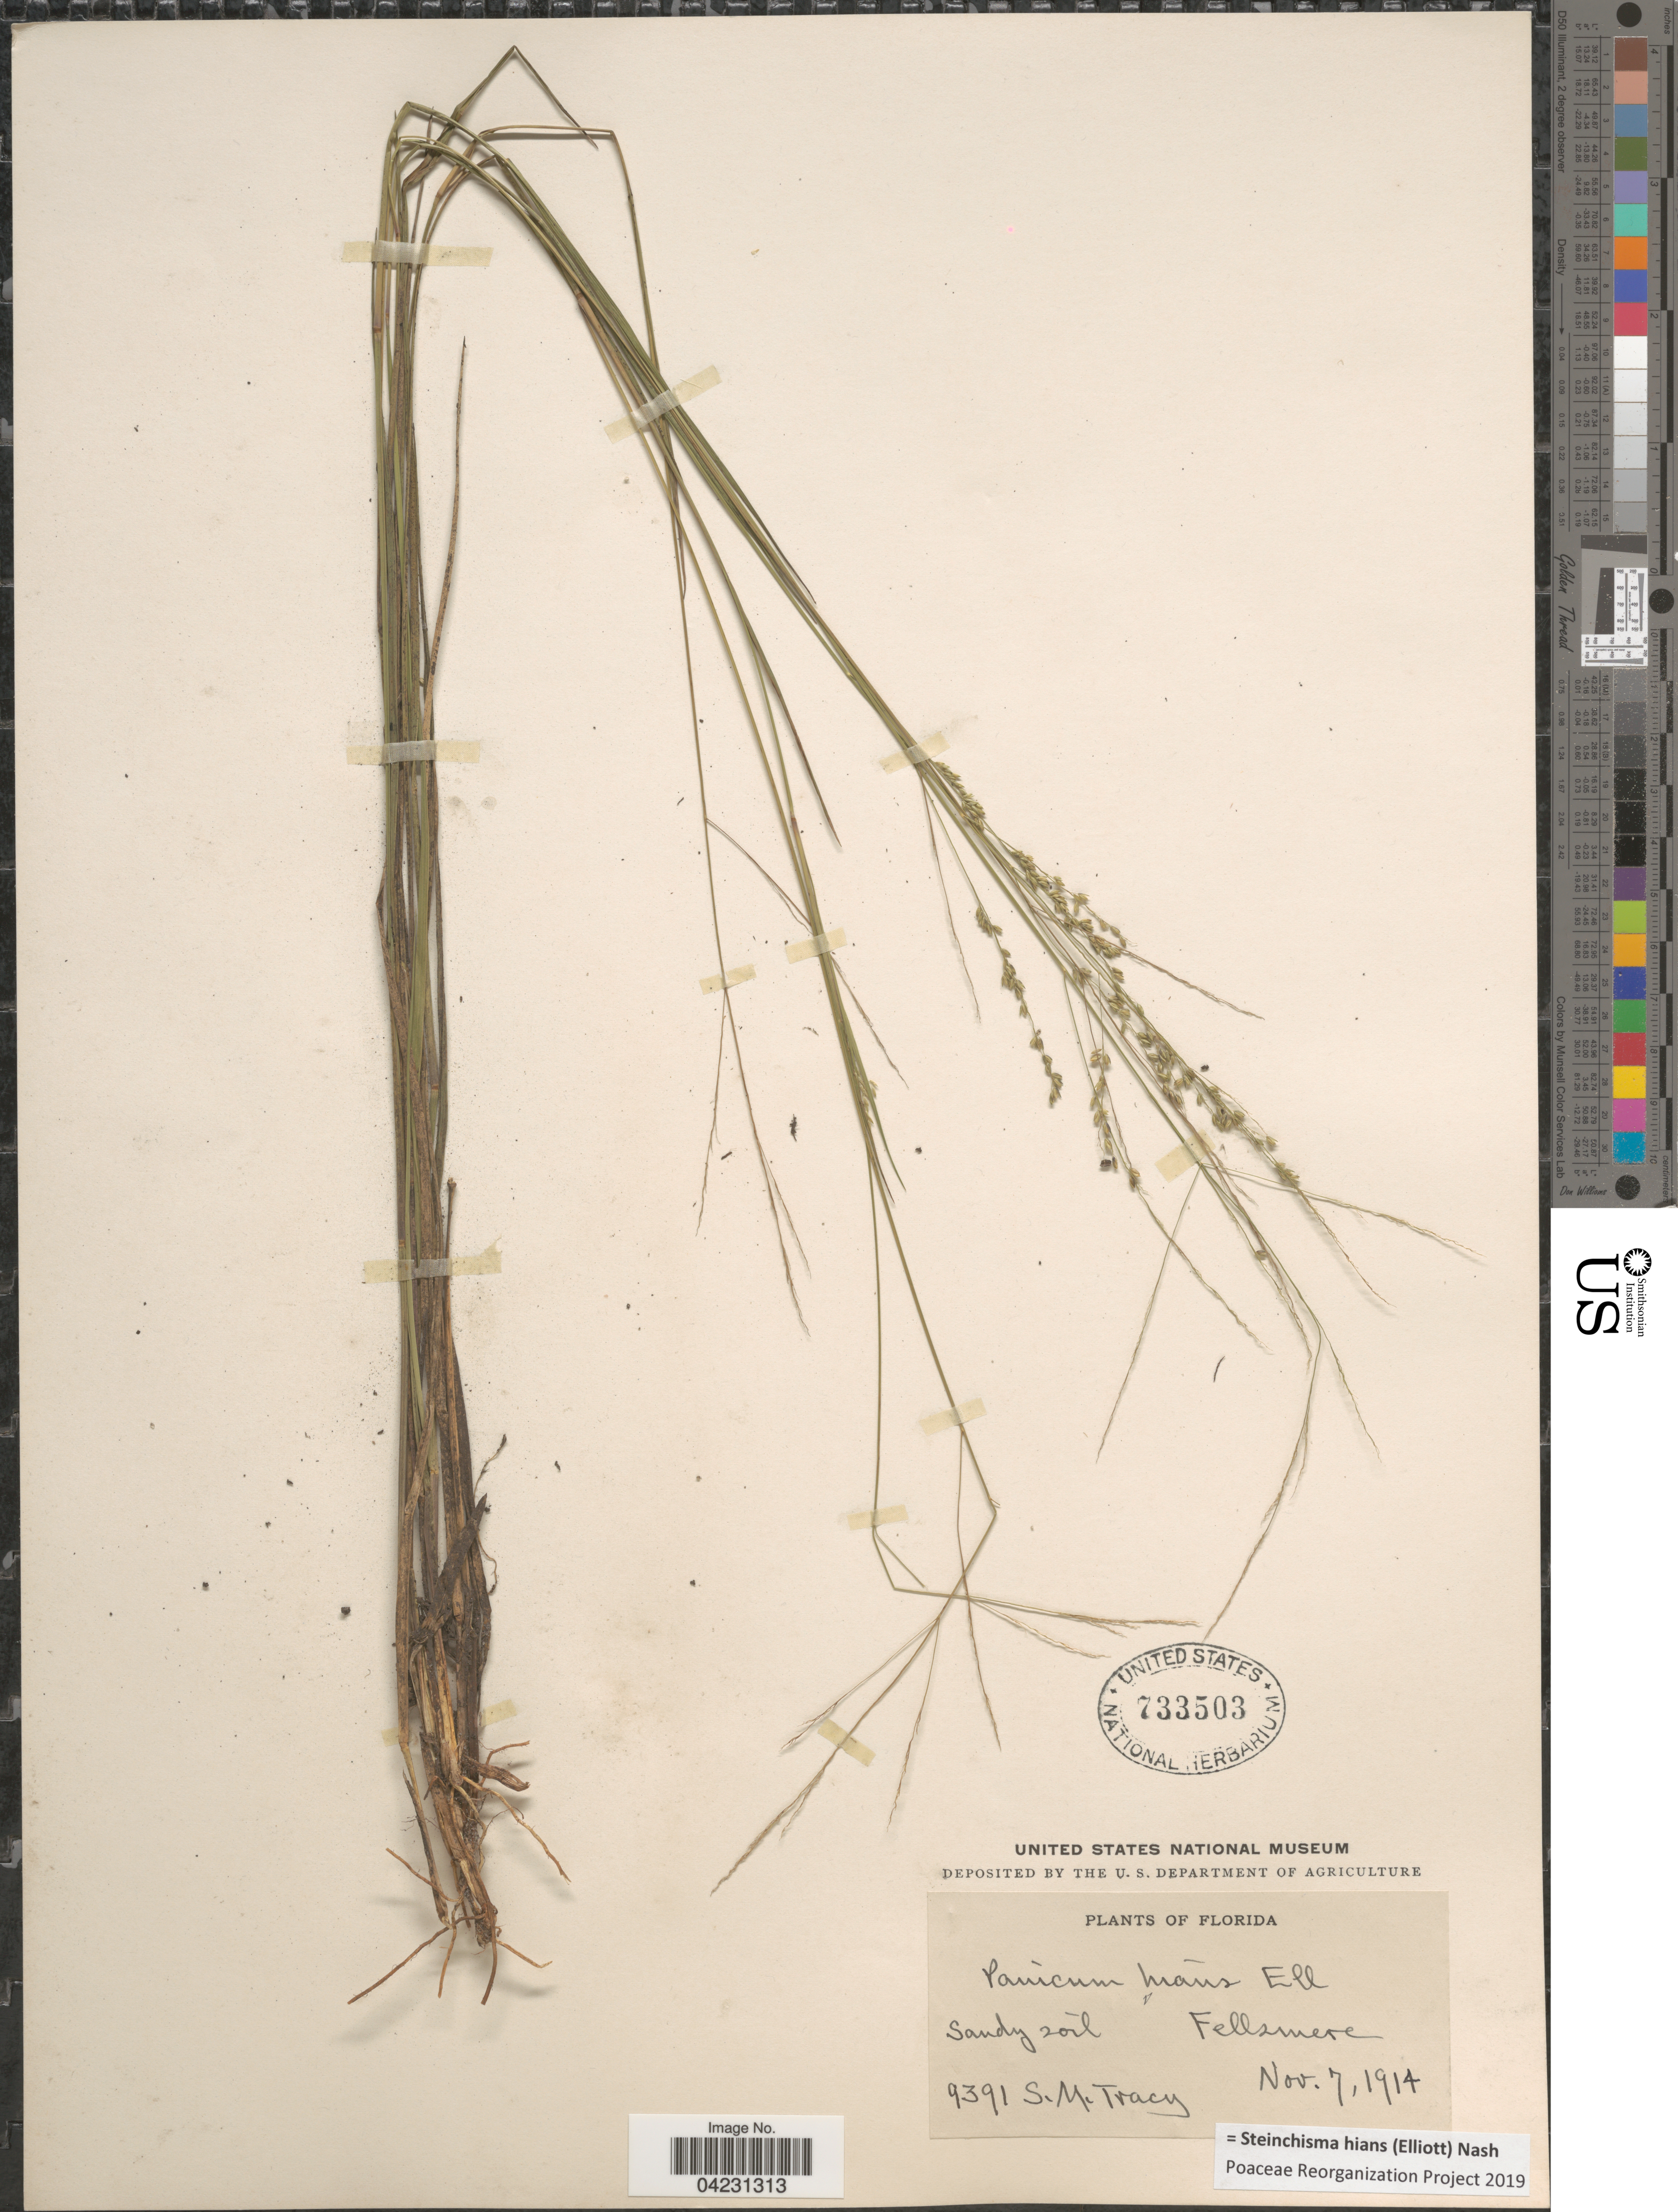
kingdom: Plantae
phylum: Tracheophyta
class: Liliopsida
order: Poales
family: Poaceae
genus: Steinchisma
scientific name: Steinchisma hians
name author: (Elliott) Nash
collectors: S. M. Tracy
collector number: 9391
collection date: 1914-11-07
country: United States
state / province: Florida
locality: Fellsmere.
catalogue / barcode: US 733503